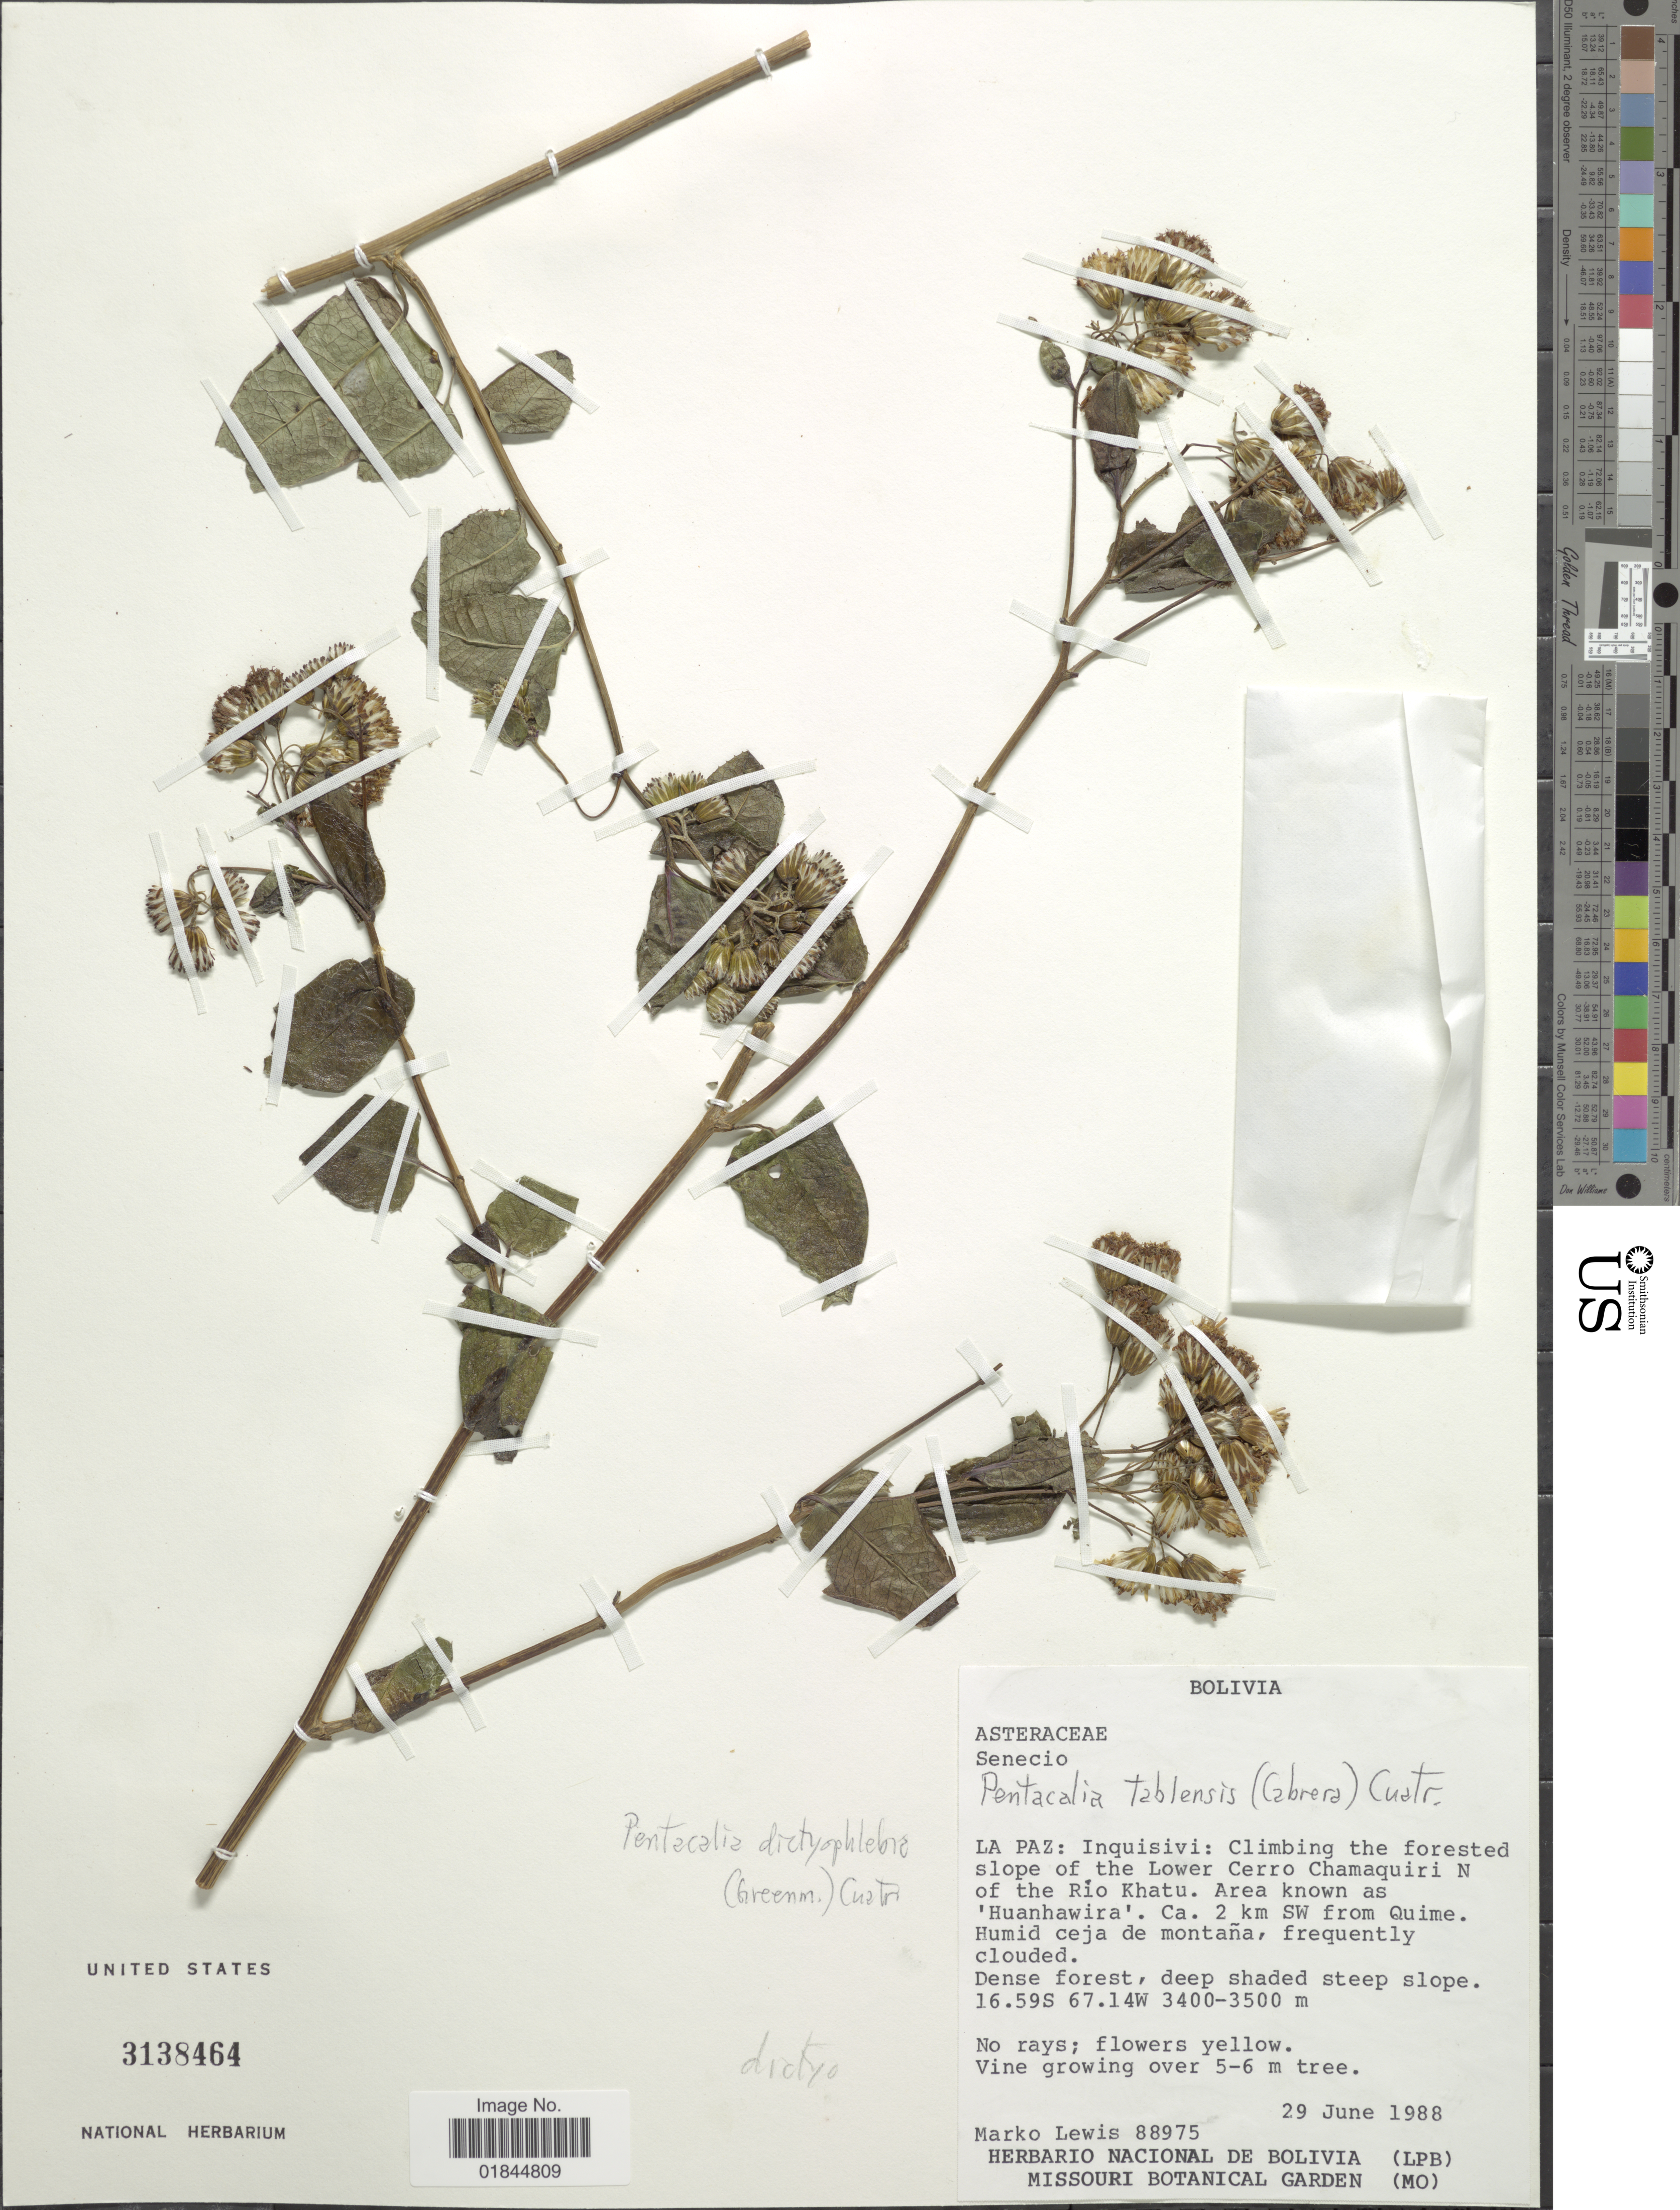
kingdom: Plantae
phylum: Tracheophyta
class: Magnoliopsida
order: Asterales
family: Asteraceae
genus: Pentacalia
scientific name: Pentacalia dictyophlebia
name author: (Greenm.) Cuatrec.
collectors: M. A. Lewis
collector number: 88975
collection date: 1988-06-29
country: Bolivia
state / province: La Paz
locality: La Paz: Inquisivi: Climbing the forested slope of the Lower Cerro Chamaquiri N of the Rio Khatu. Area know as 'Huanhawira'. Ca. 2 km SW from Quime.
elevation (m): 3400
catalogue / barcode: US 3138464